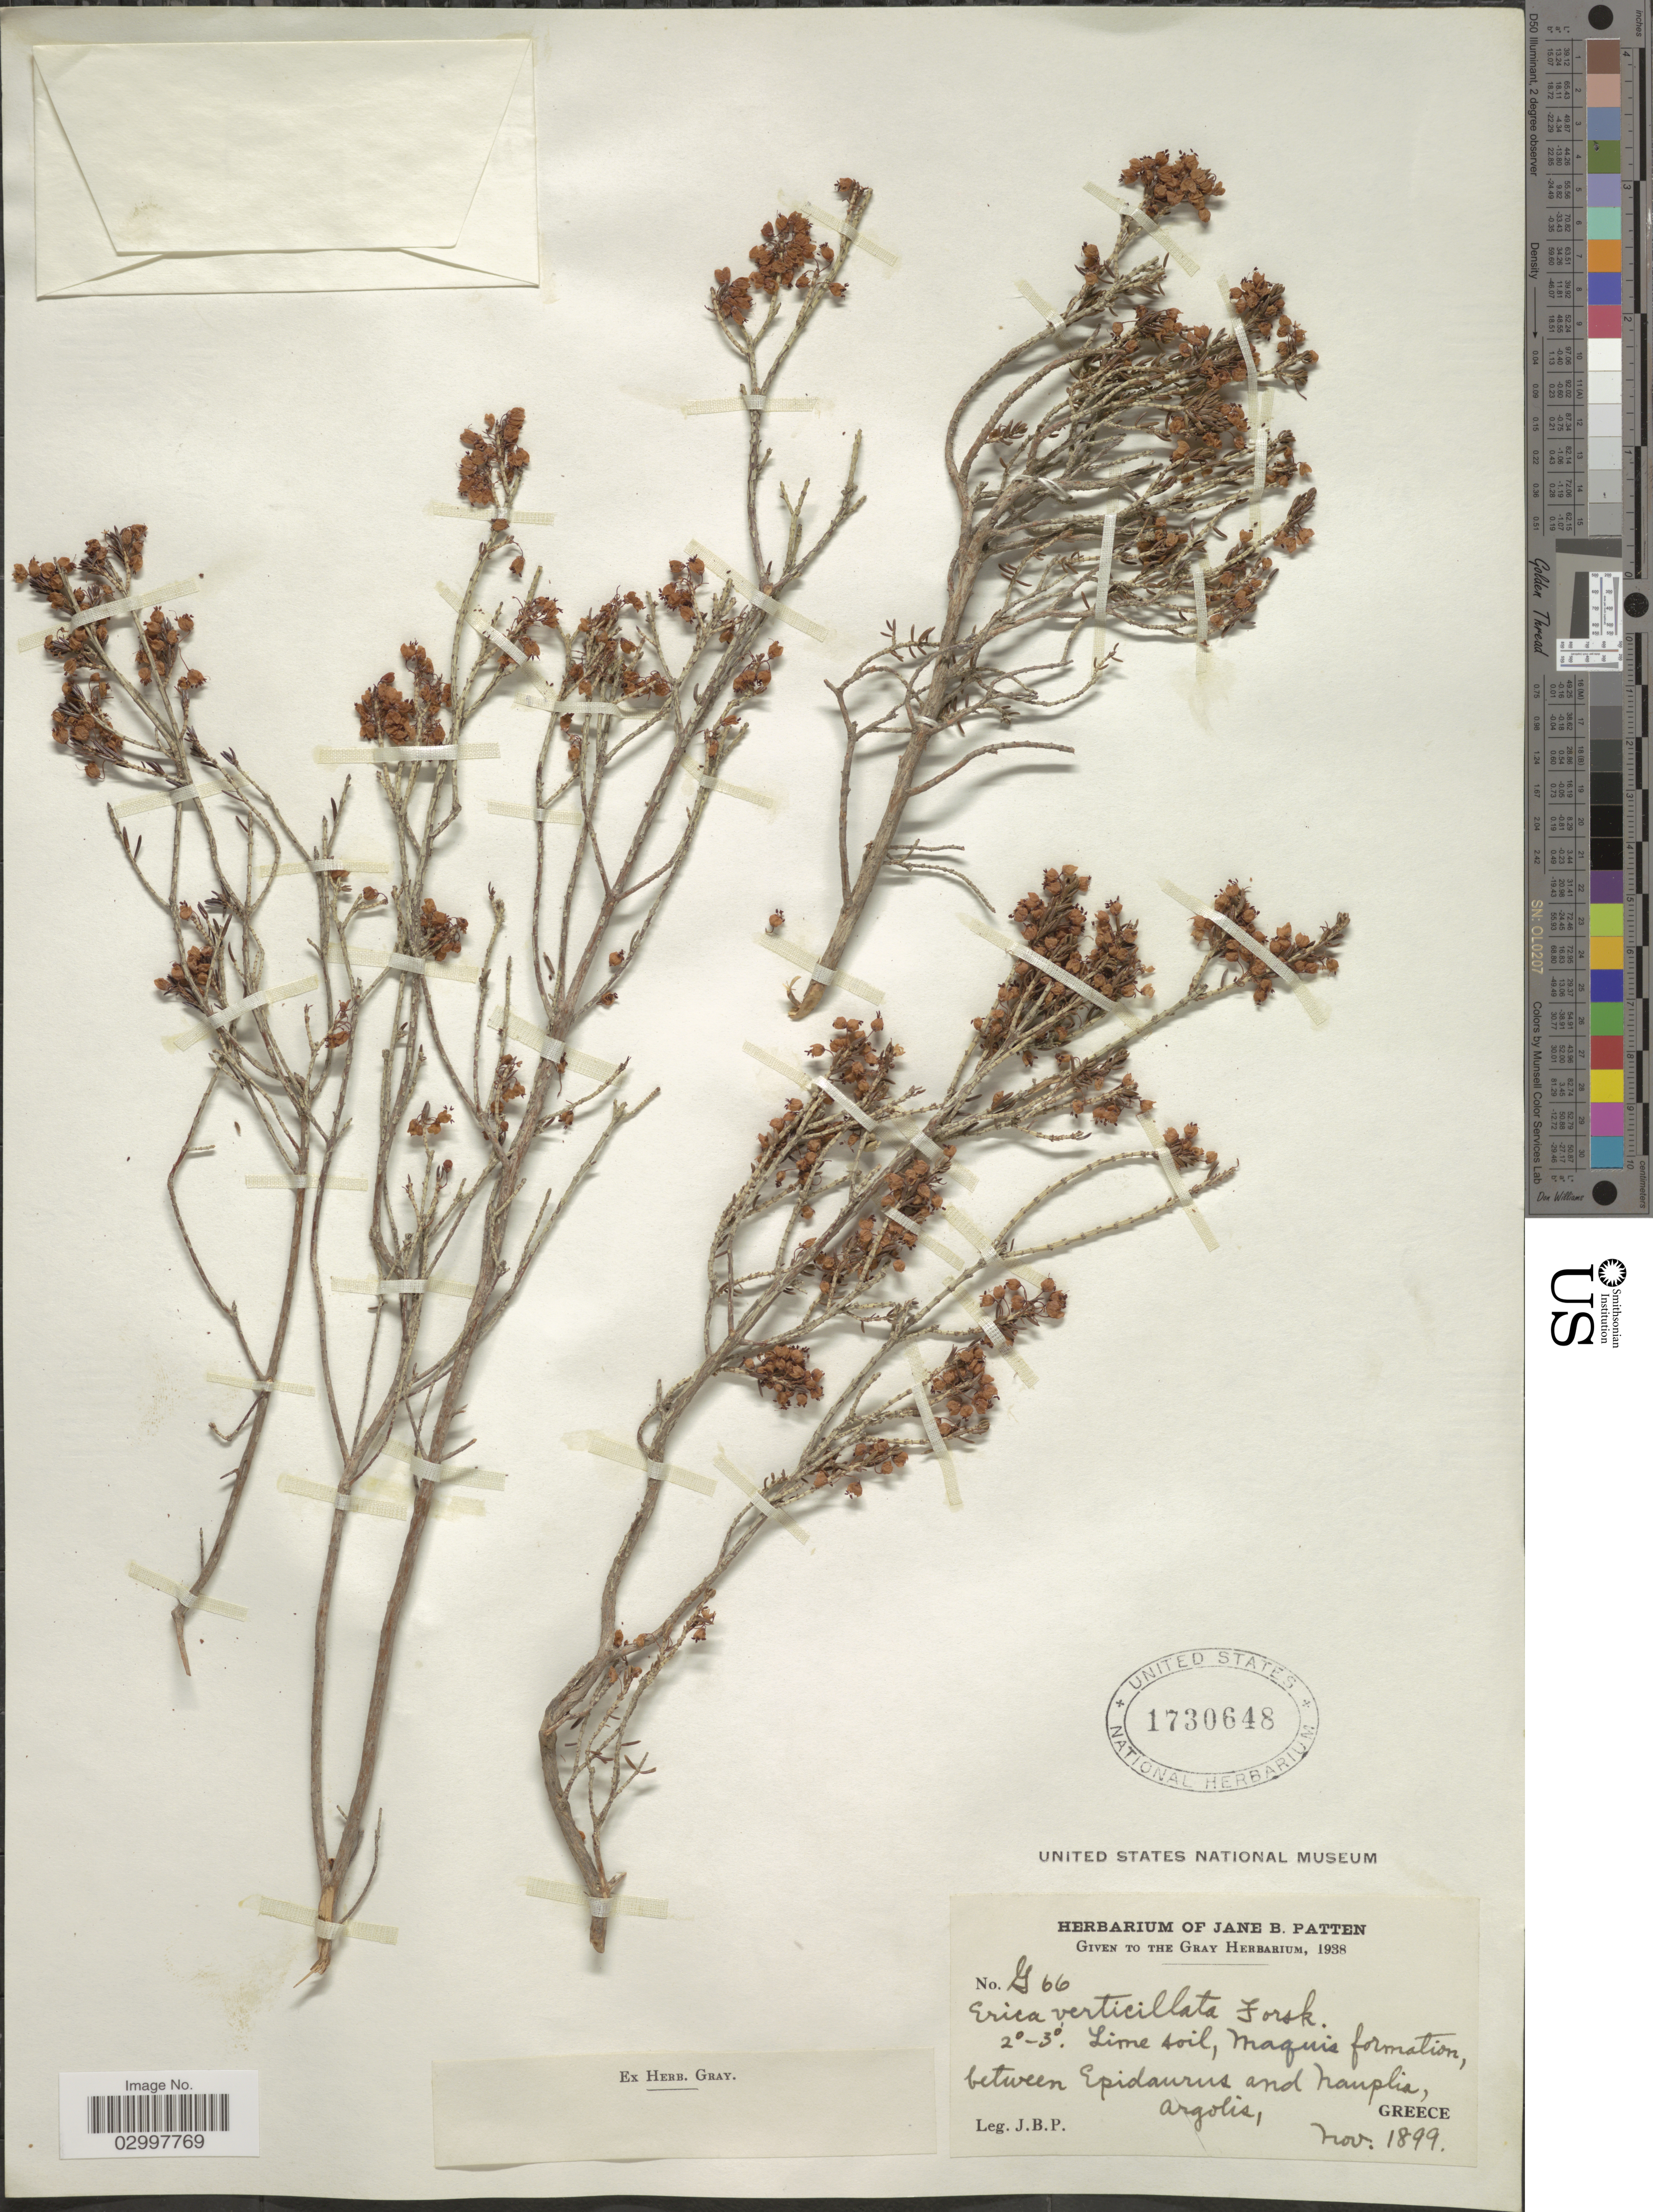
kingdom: Plantae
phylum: Tracheophyta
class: Magnoliopsida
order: Ericales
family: Ericaceae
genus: Erica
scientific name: Erica verticillata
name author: P.J. Bergius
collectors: J. Patten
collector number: G66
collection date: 1899-11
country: Greece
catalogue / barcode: US 1730648